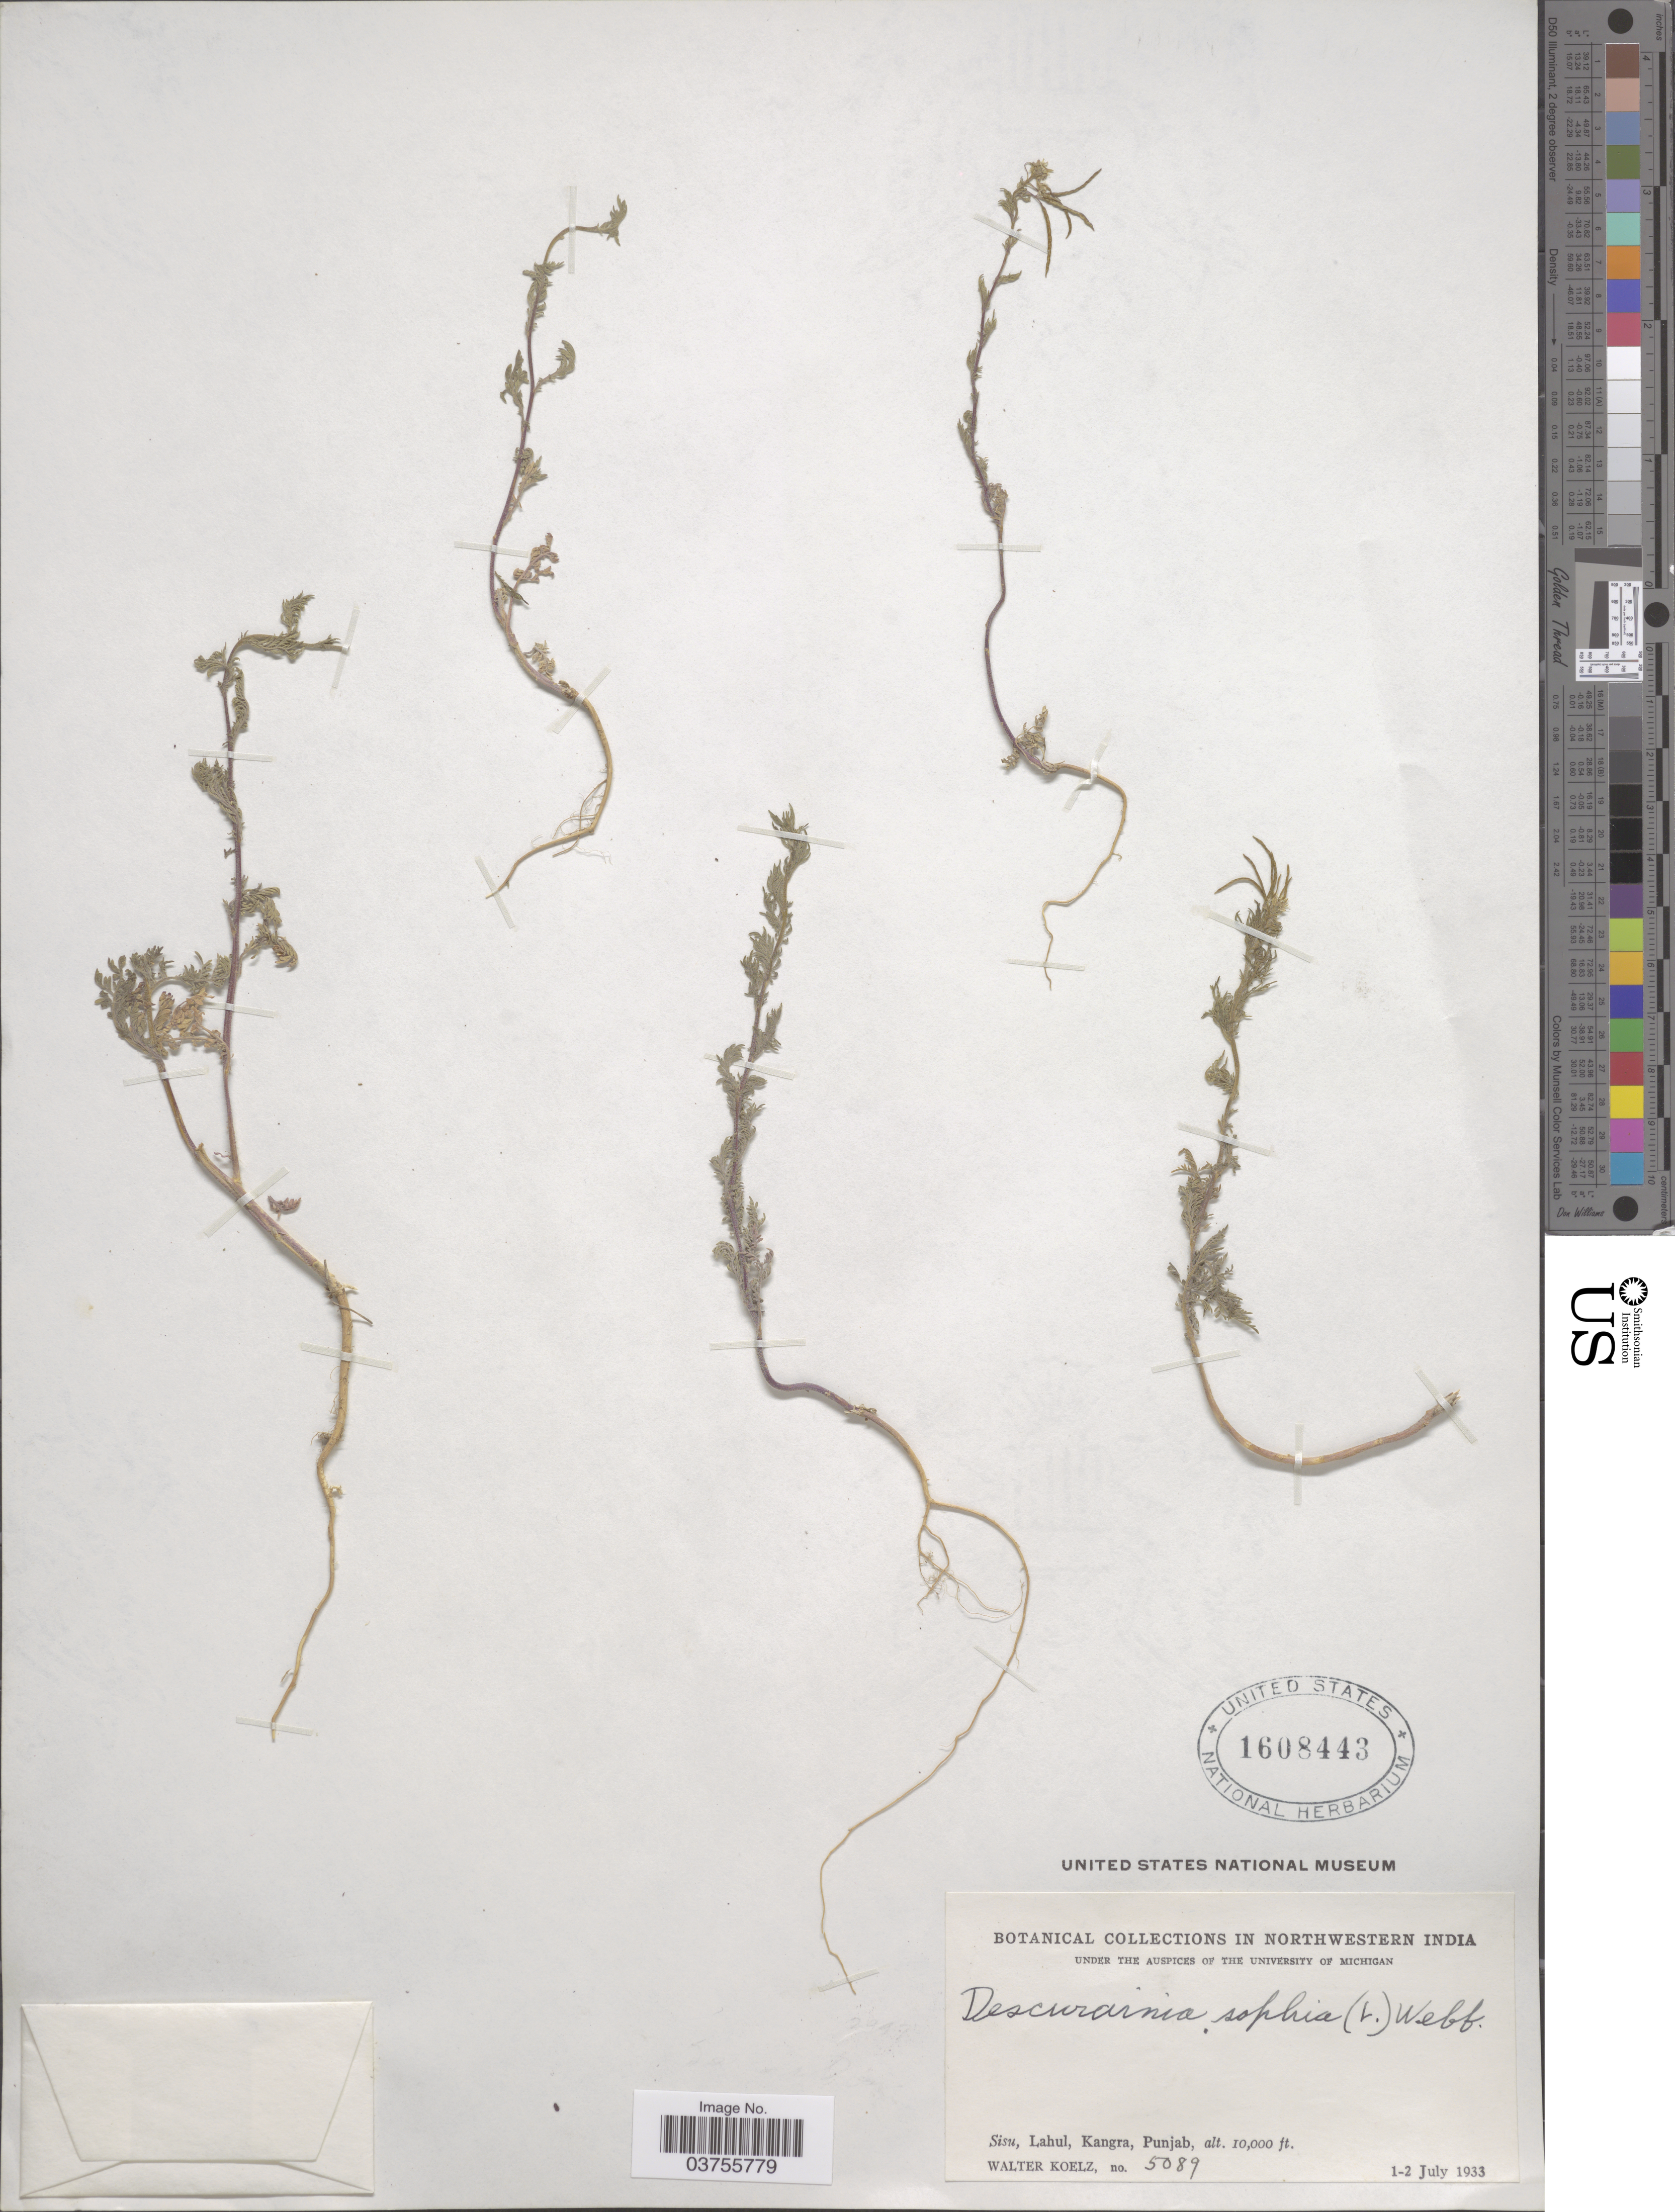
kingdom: Plantae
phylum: Tracheophyta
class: Magnoliopsida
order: Brassicales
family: Brassicaceae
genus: Sophia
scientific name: Sophia sophia (L.) Britton nom. illeg. (tautonym)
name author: (L.) Britton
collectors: W. N. Koelz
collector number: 5089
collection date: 1933-07-01/1933-07-02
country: India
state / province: Punjab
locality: Northwestern India. Sisu, Lahul, Kangra.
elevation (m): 3048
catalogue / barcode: US 1608443